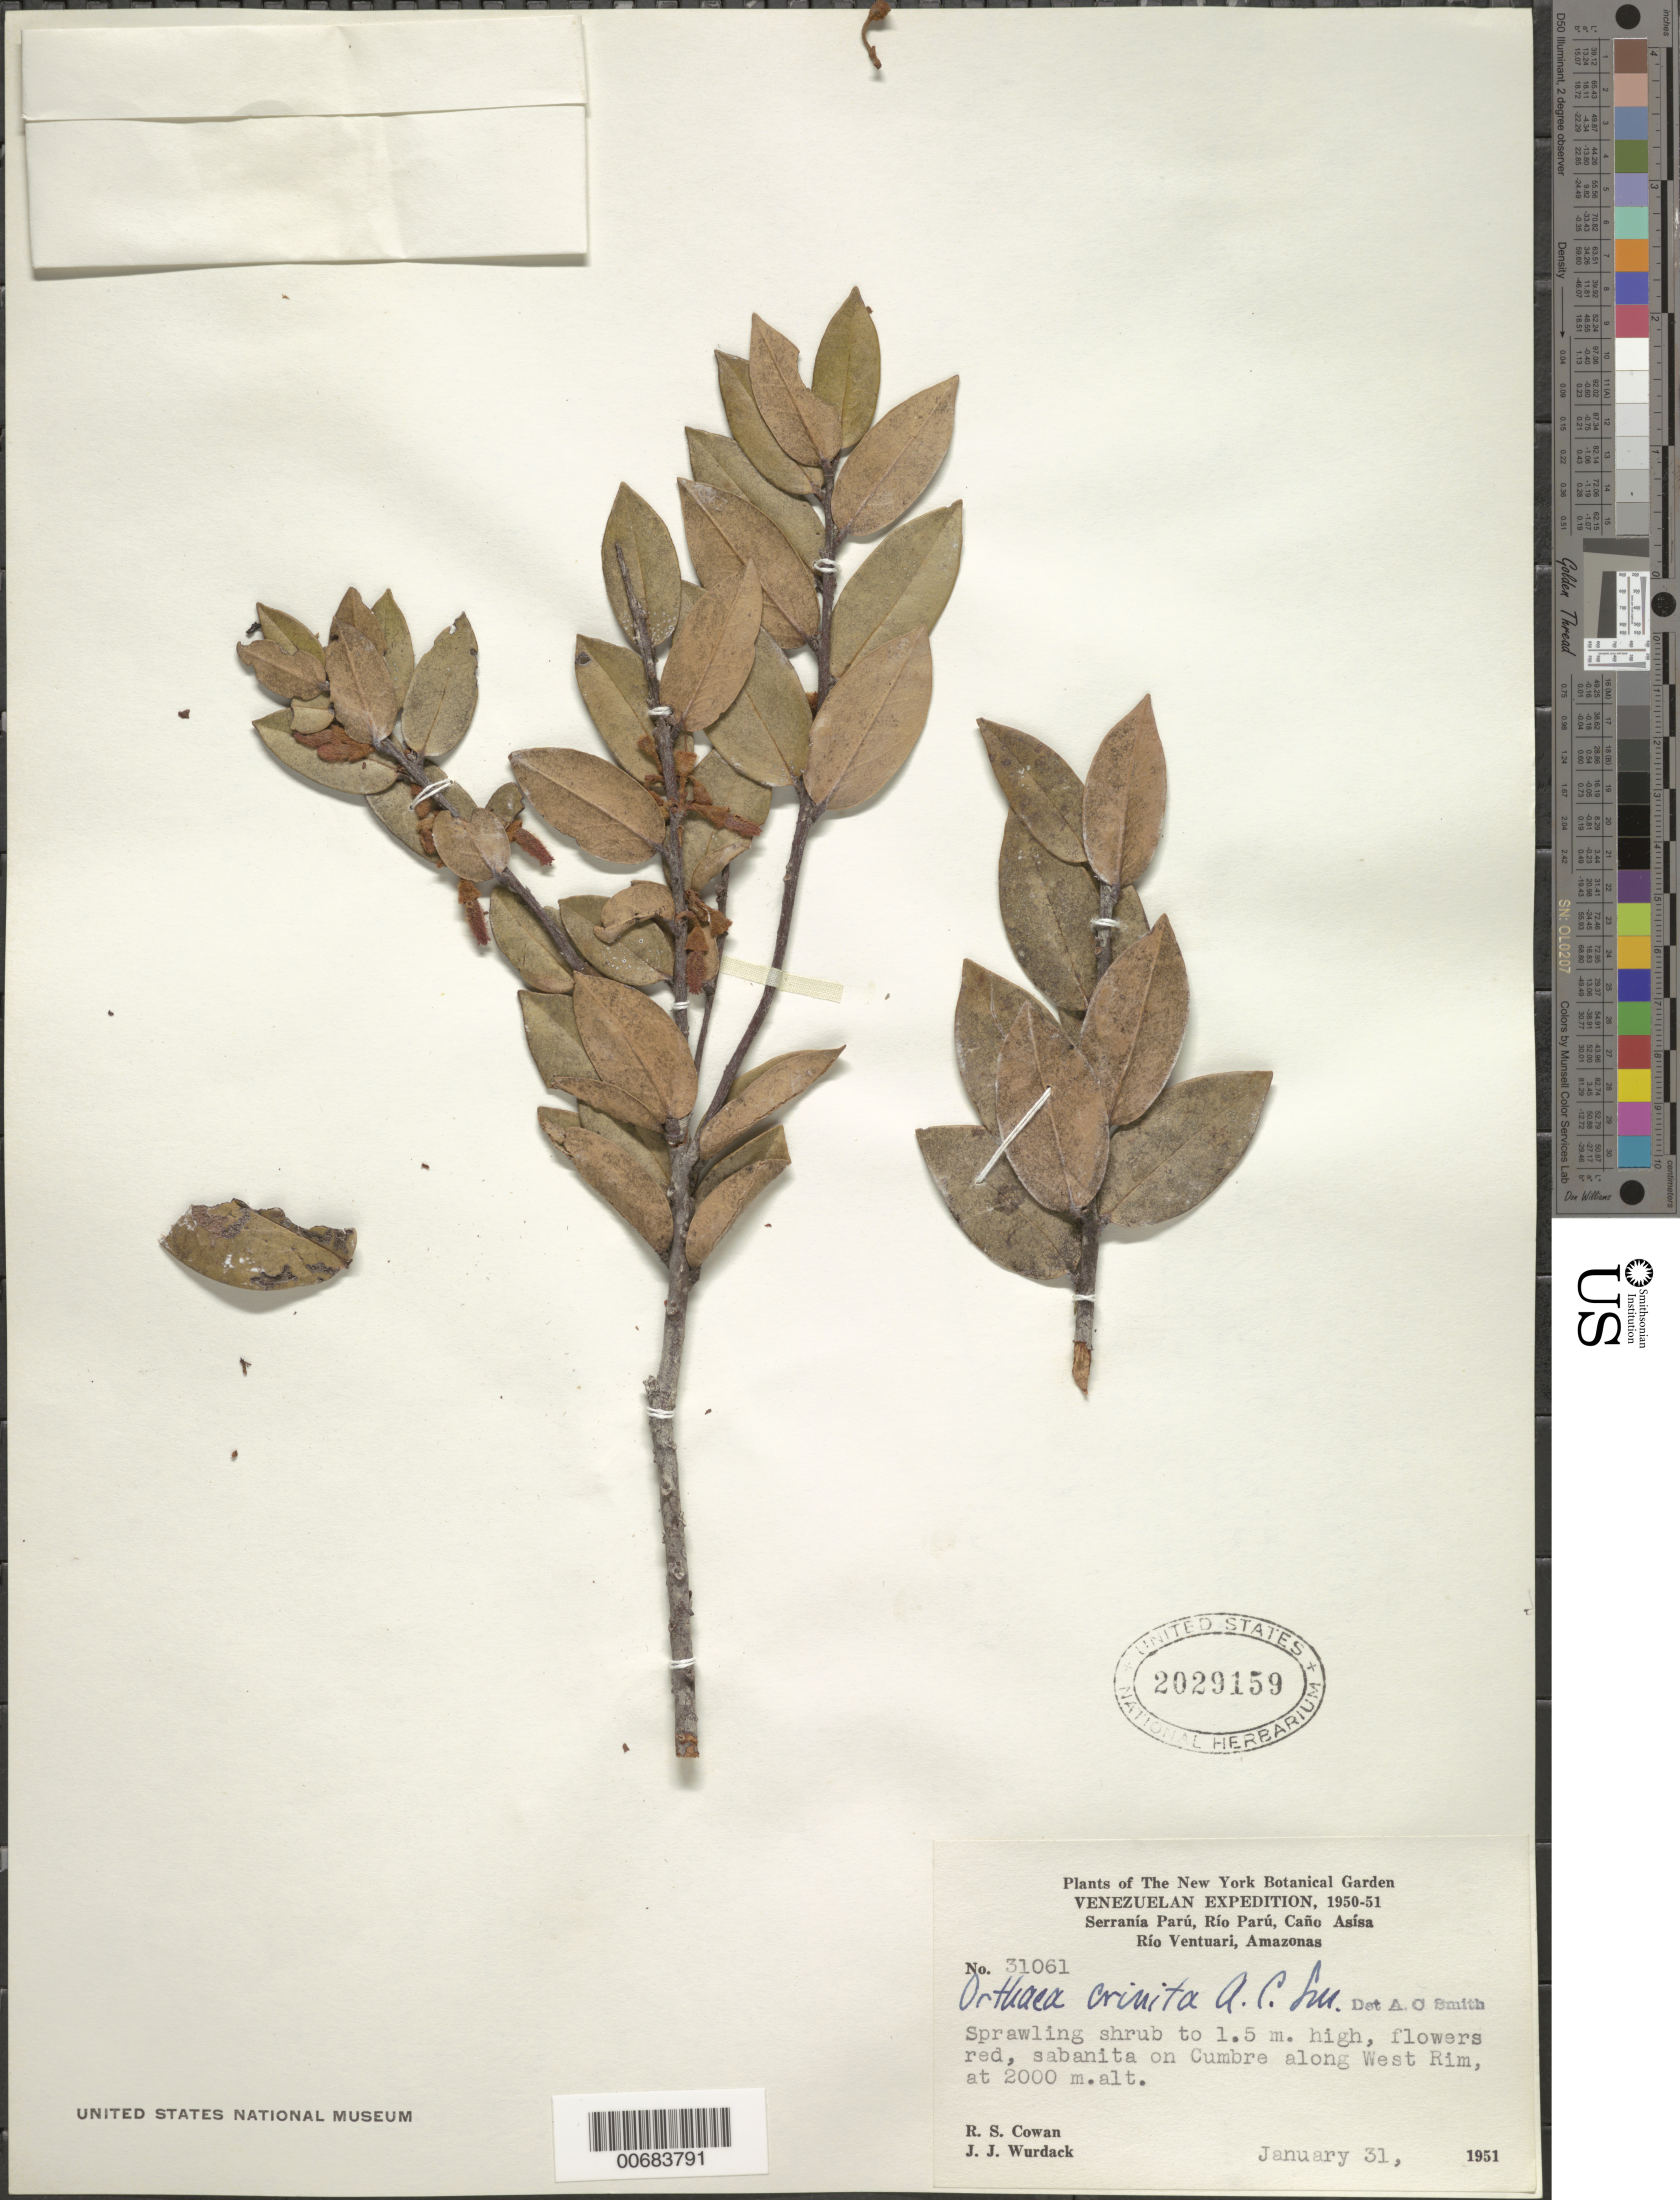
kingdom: Plantae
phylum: Tracheophyta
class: Magnoliopsida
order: Ericales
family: Ericaceae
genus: Orthaea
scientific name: Orthaea crinita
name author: A.C. Sm.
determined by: Smith, A. C.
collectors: R. S. Cowan & J. J. Wurdack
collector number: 31061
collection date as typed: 31-Jan-51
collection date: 1951-01-31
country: Venezuela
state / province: Amazonas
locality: Serranía Parú, along West Rim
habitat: Sabanita on cumbre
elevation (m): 2000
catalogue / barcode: US 2029159